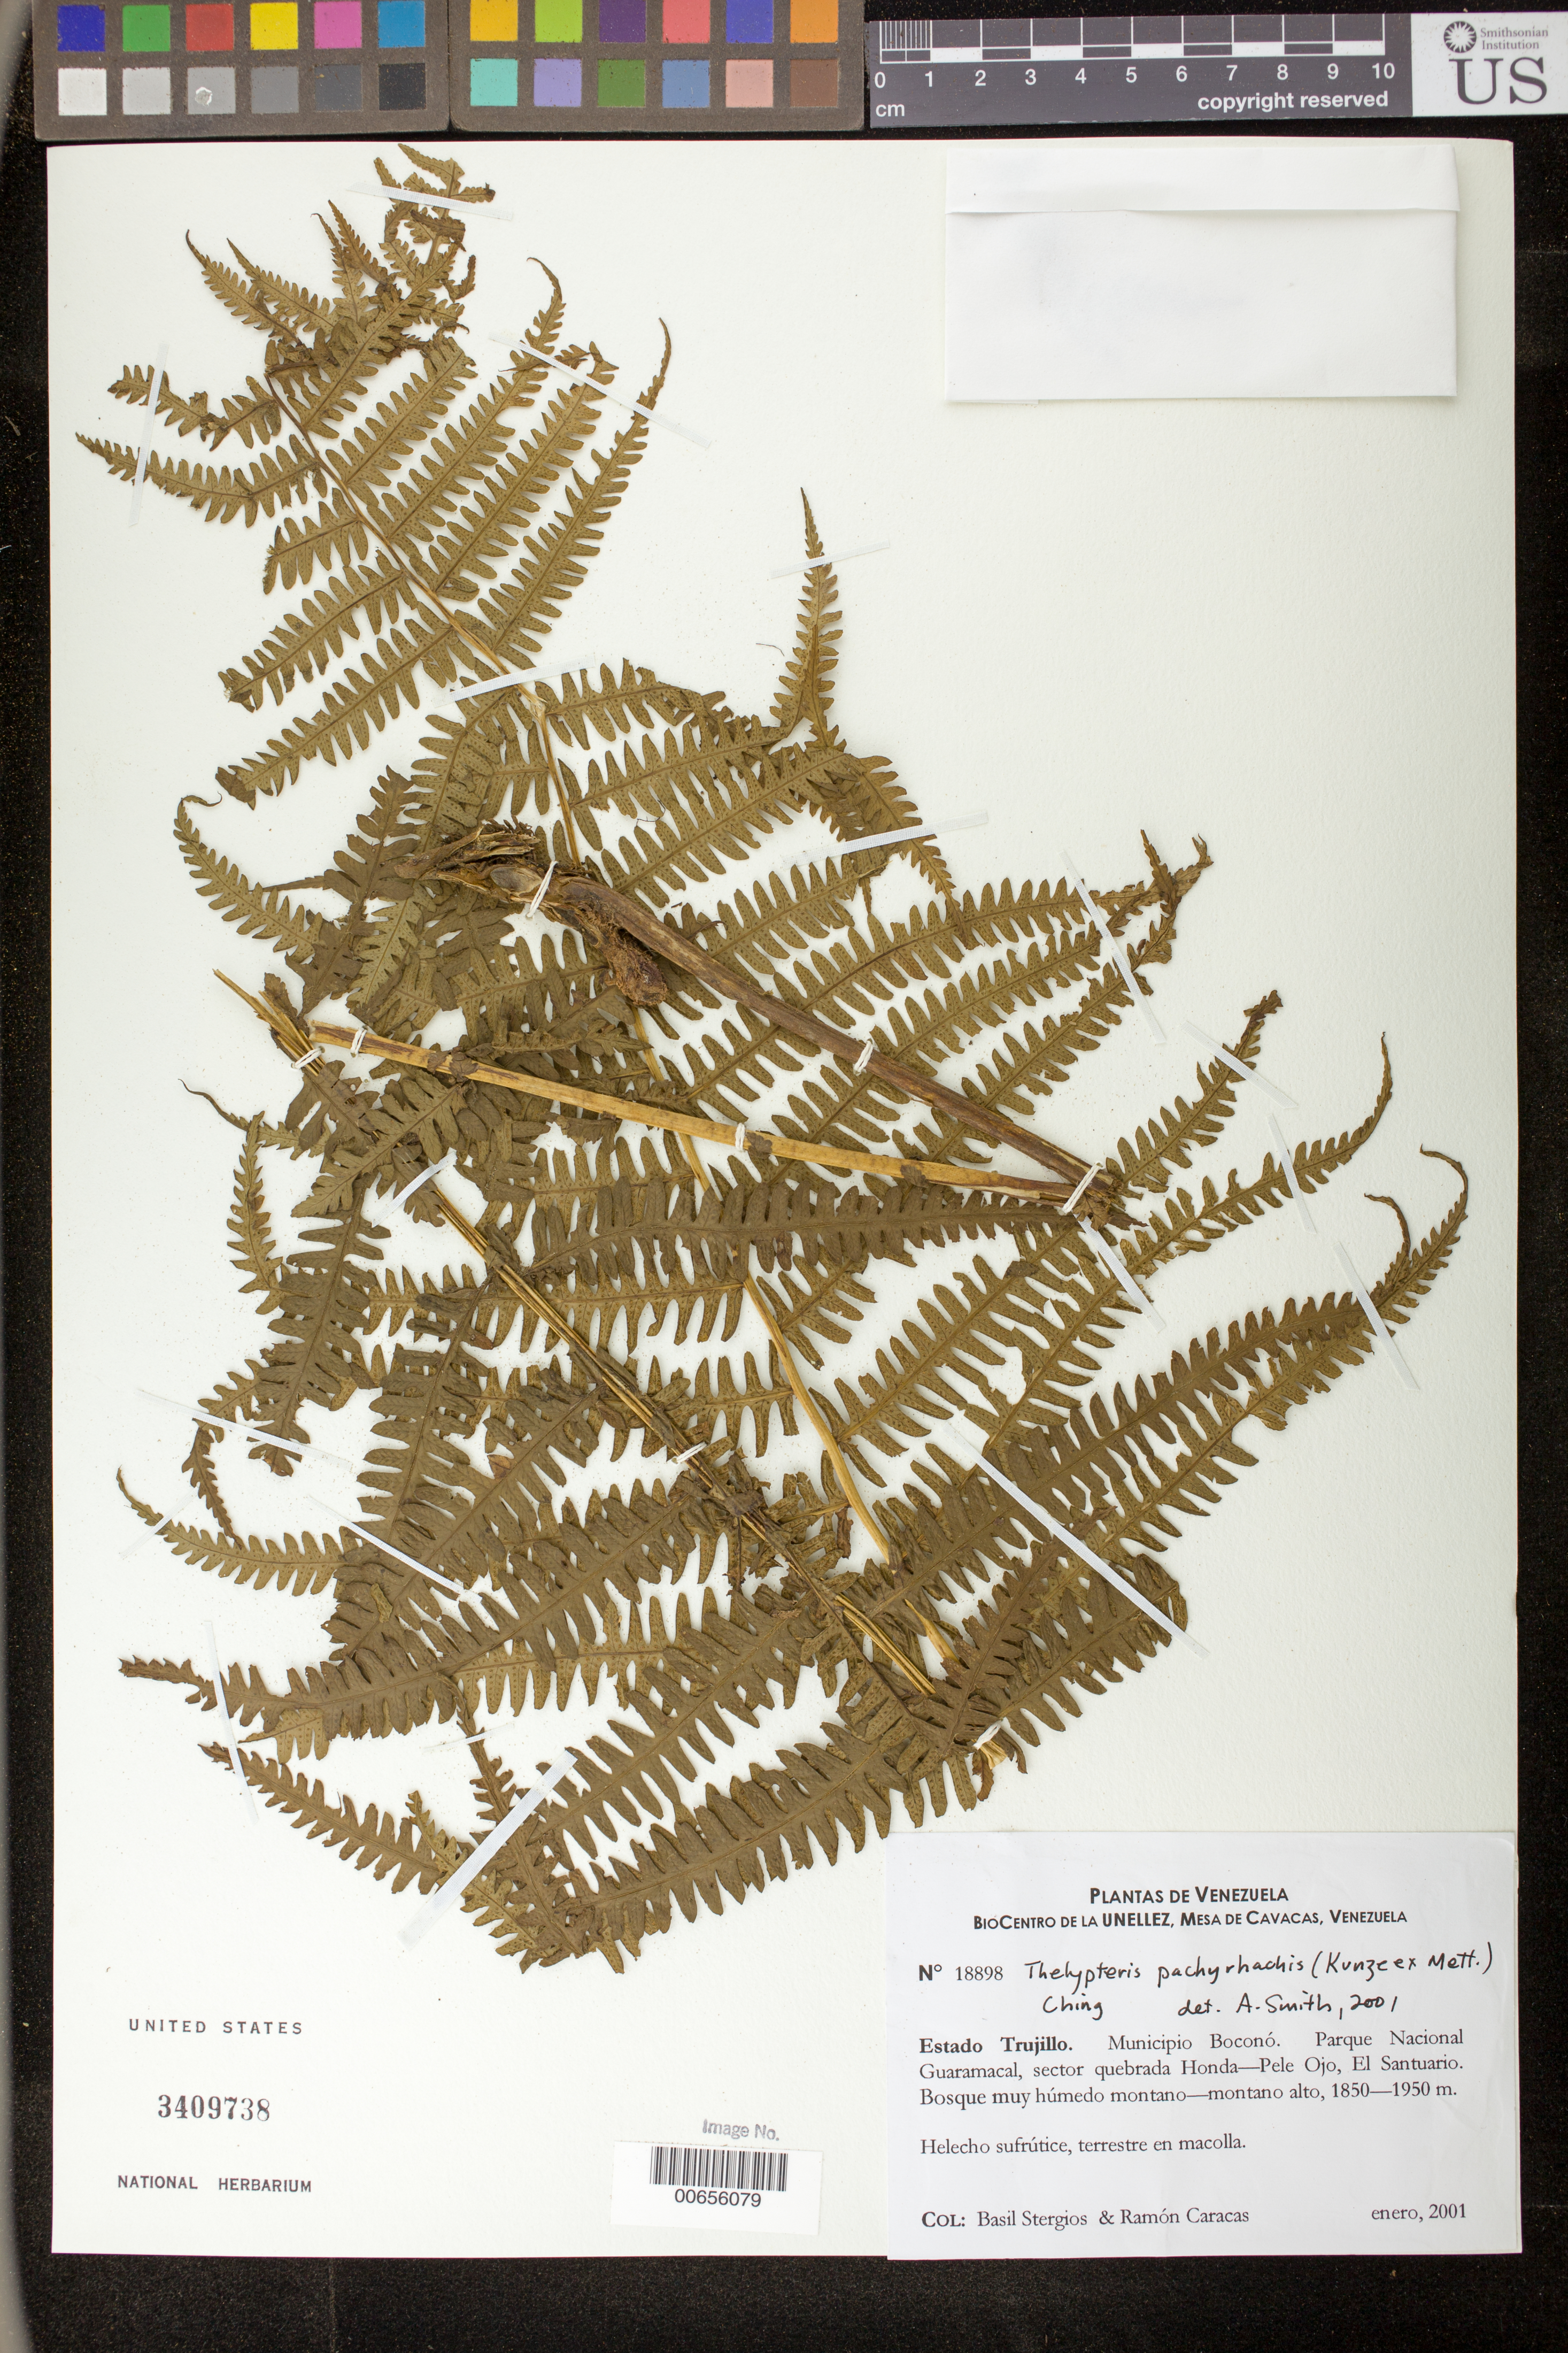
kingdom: Plantae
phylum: Tracheophyta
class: Polypodiopsida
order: Polypodiales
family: Thelypteridaceae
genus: Thelypteris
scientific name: Thelypteris pachyrachis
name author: (Kunze ex Mett.) Ching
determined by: Smith, Alan R., (UC)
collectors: B. G. Stergios & R. Caracas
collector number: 18898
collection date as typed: Jan 2001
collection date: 2001-01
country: Venezuela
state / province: Trujillo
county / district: Boconó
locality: Parque Nacional Guaramacal, sector quebrada Honda-Pele Ojo, El Santuario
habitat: Bosque muy húmedo montano-montano alto.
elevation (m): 1850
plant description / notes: PORT, UC, US, VEN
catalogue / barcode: US 3409738